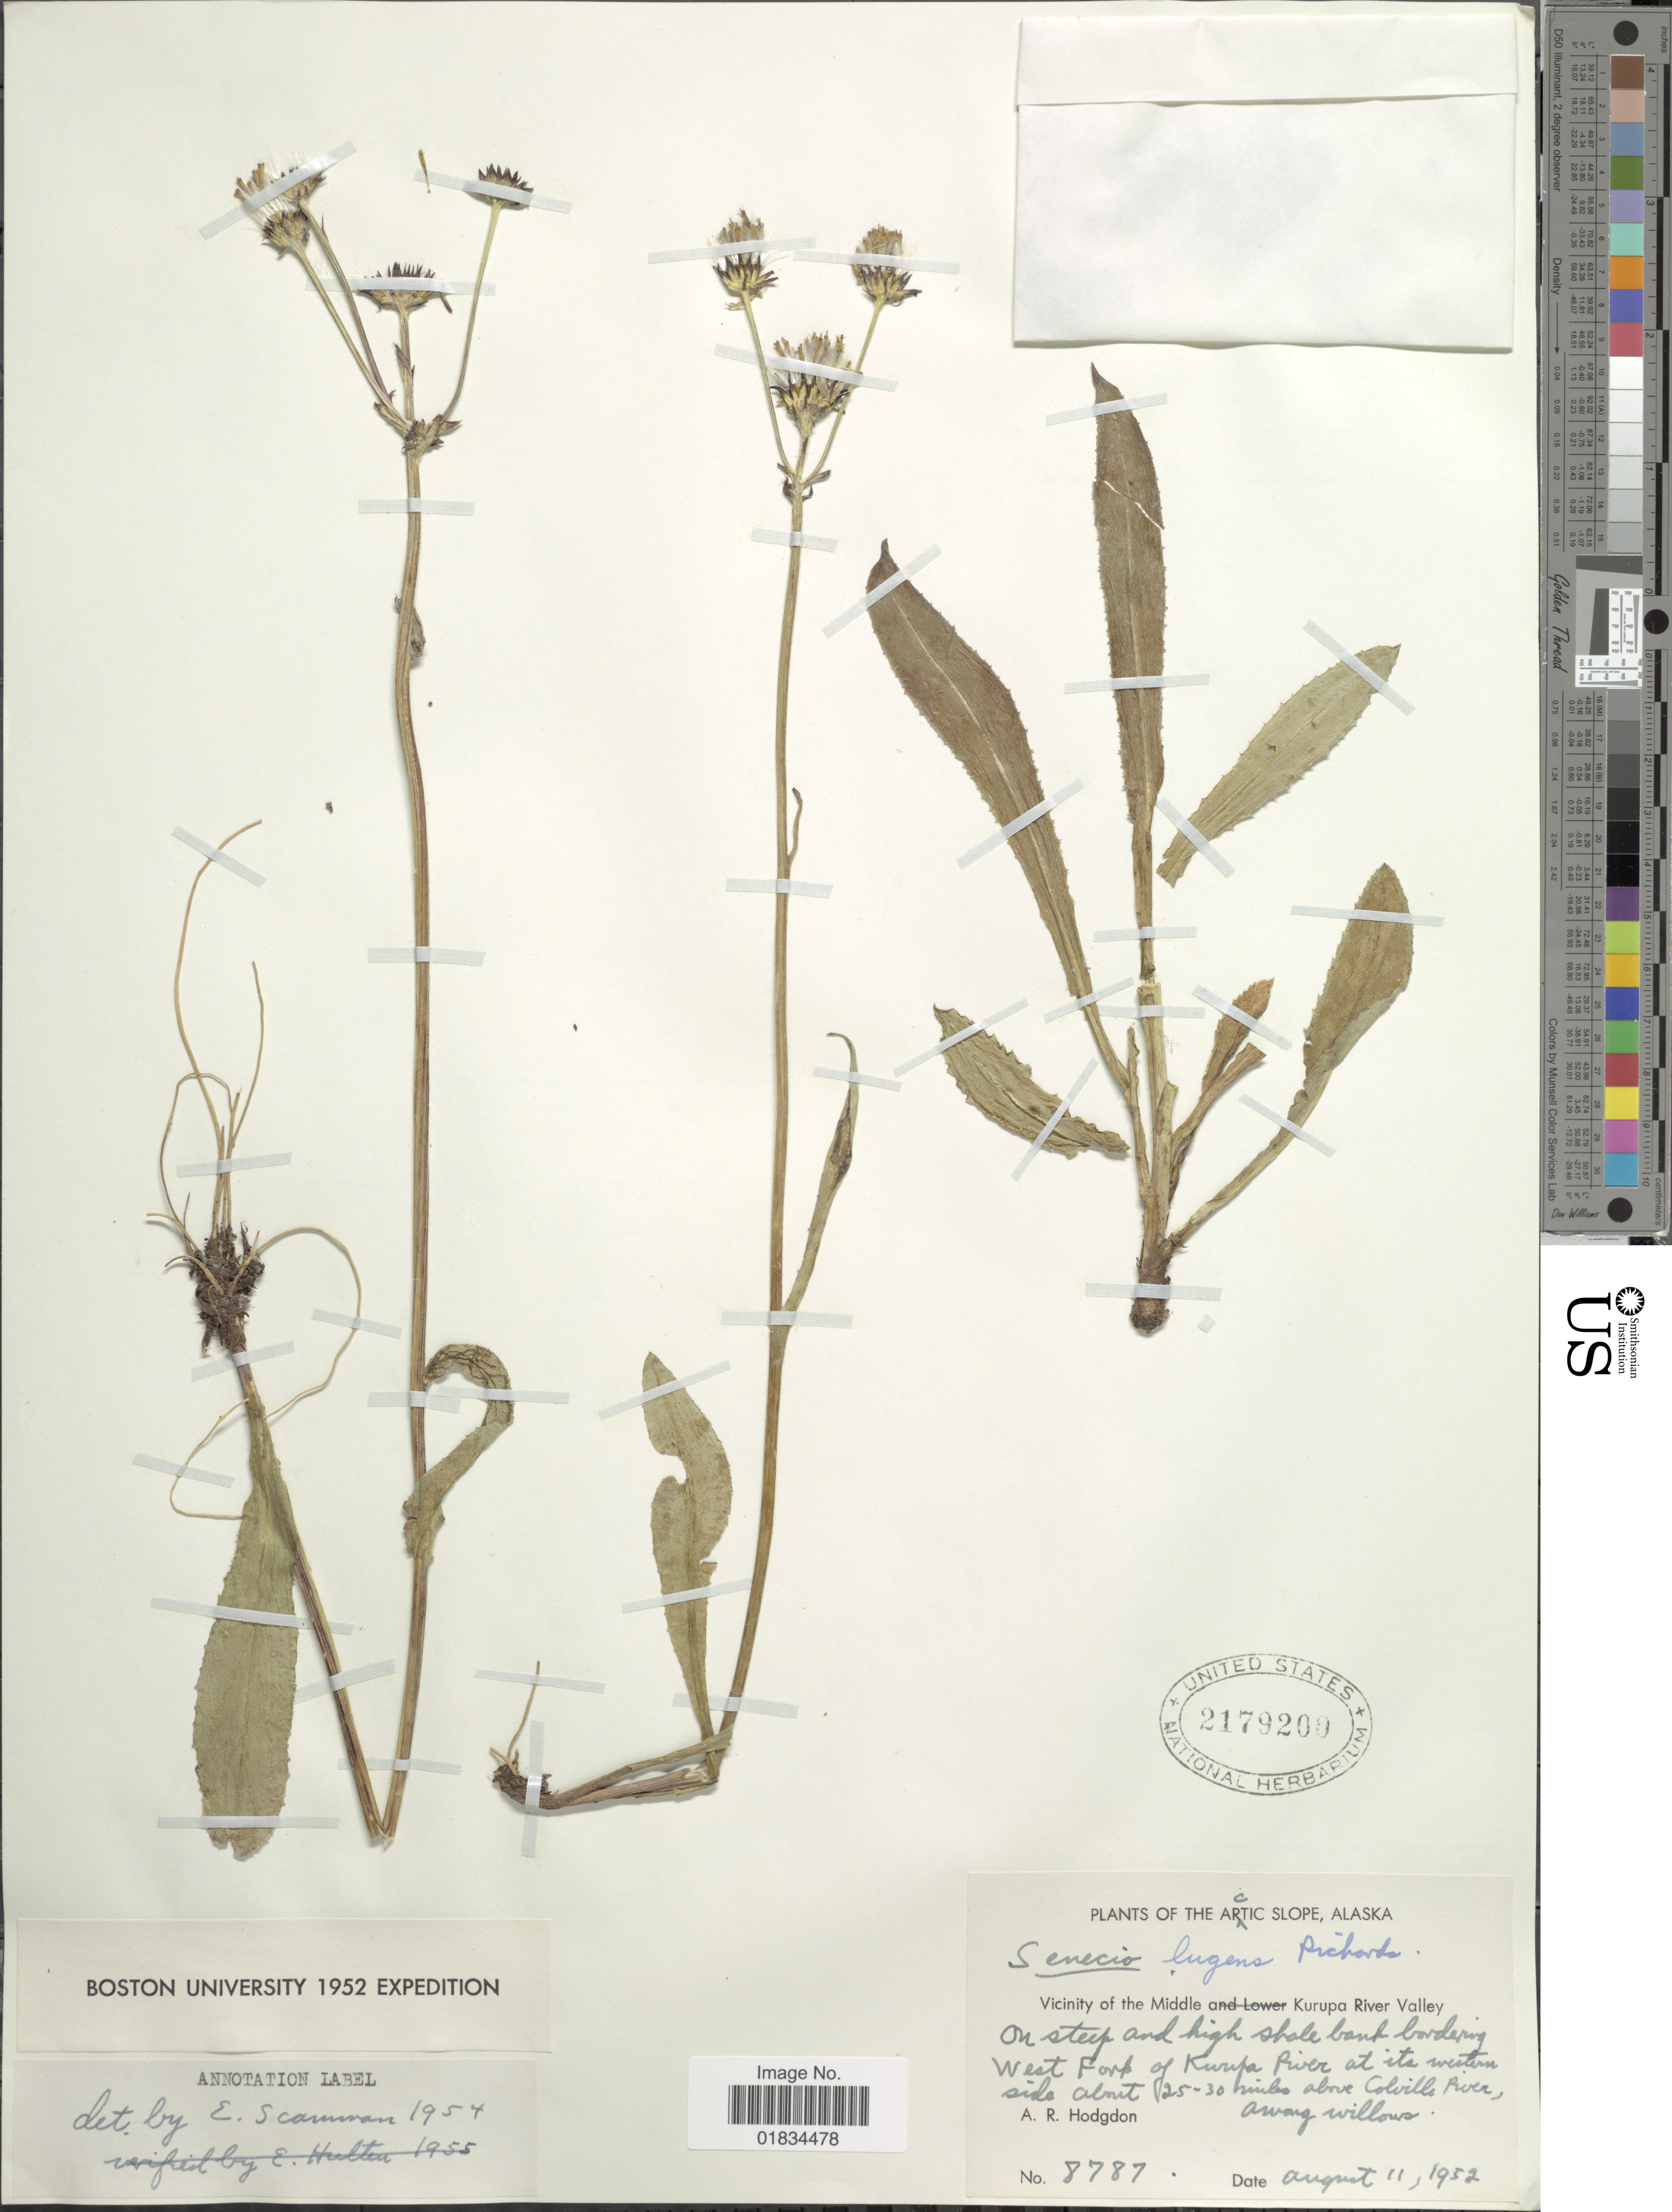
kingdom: Plantae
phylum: Tracheophyta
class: Magnoliopsida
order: Asterales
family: Asteraceae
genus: Senecio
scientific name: Senecio lugens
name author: Richardson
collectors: A. R. Hodgdon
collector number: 8787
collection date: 1952-08-11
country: United States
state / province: Alaska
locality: Arctic slope. Vicinity of the Middle Kurupa River Valley, West Fork of Kurupa River at its western side about (25-30 miles above Colville River) among willows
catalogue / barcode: US 2179200